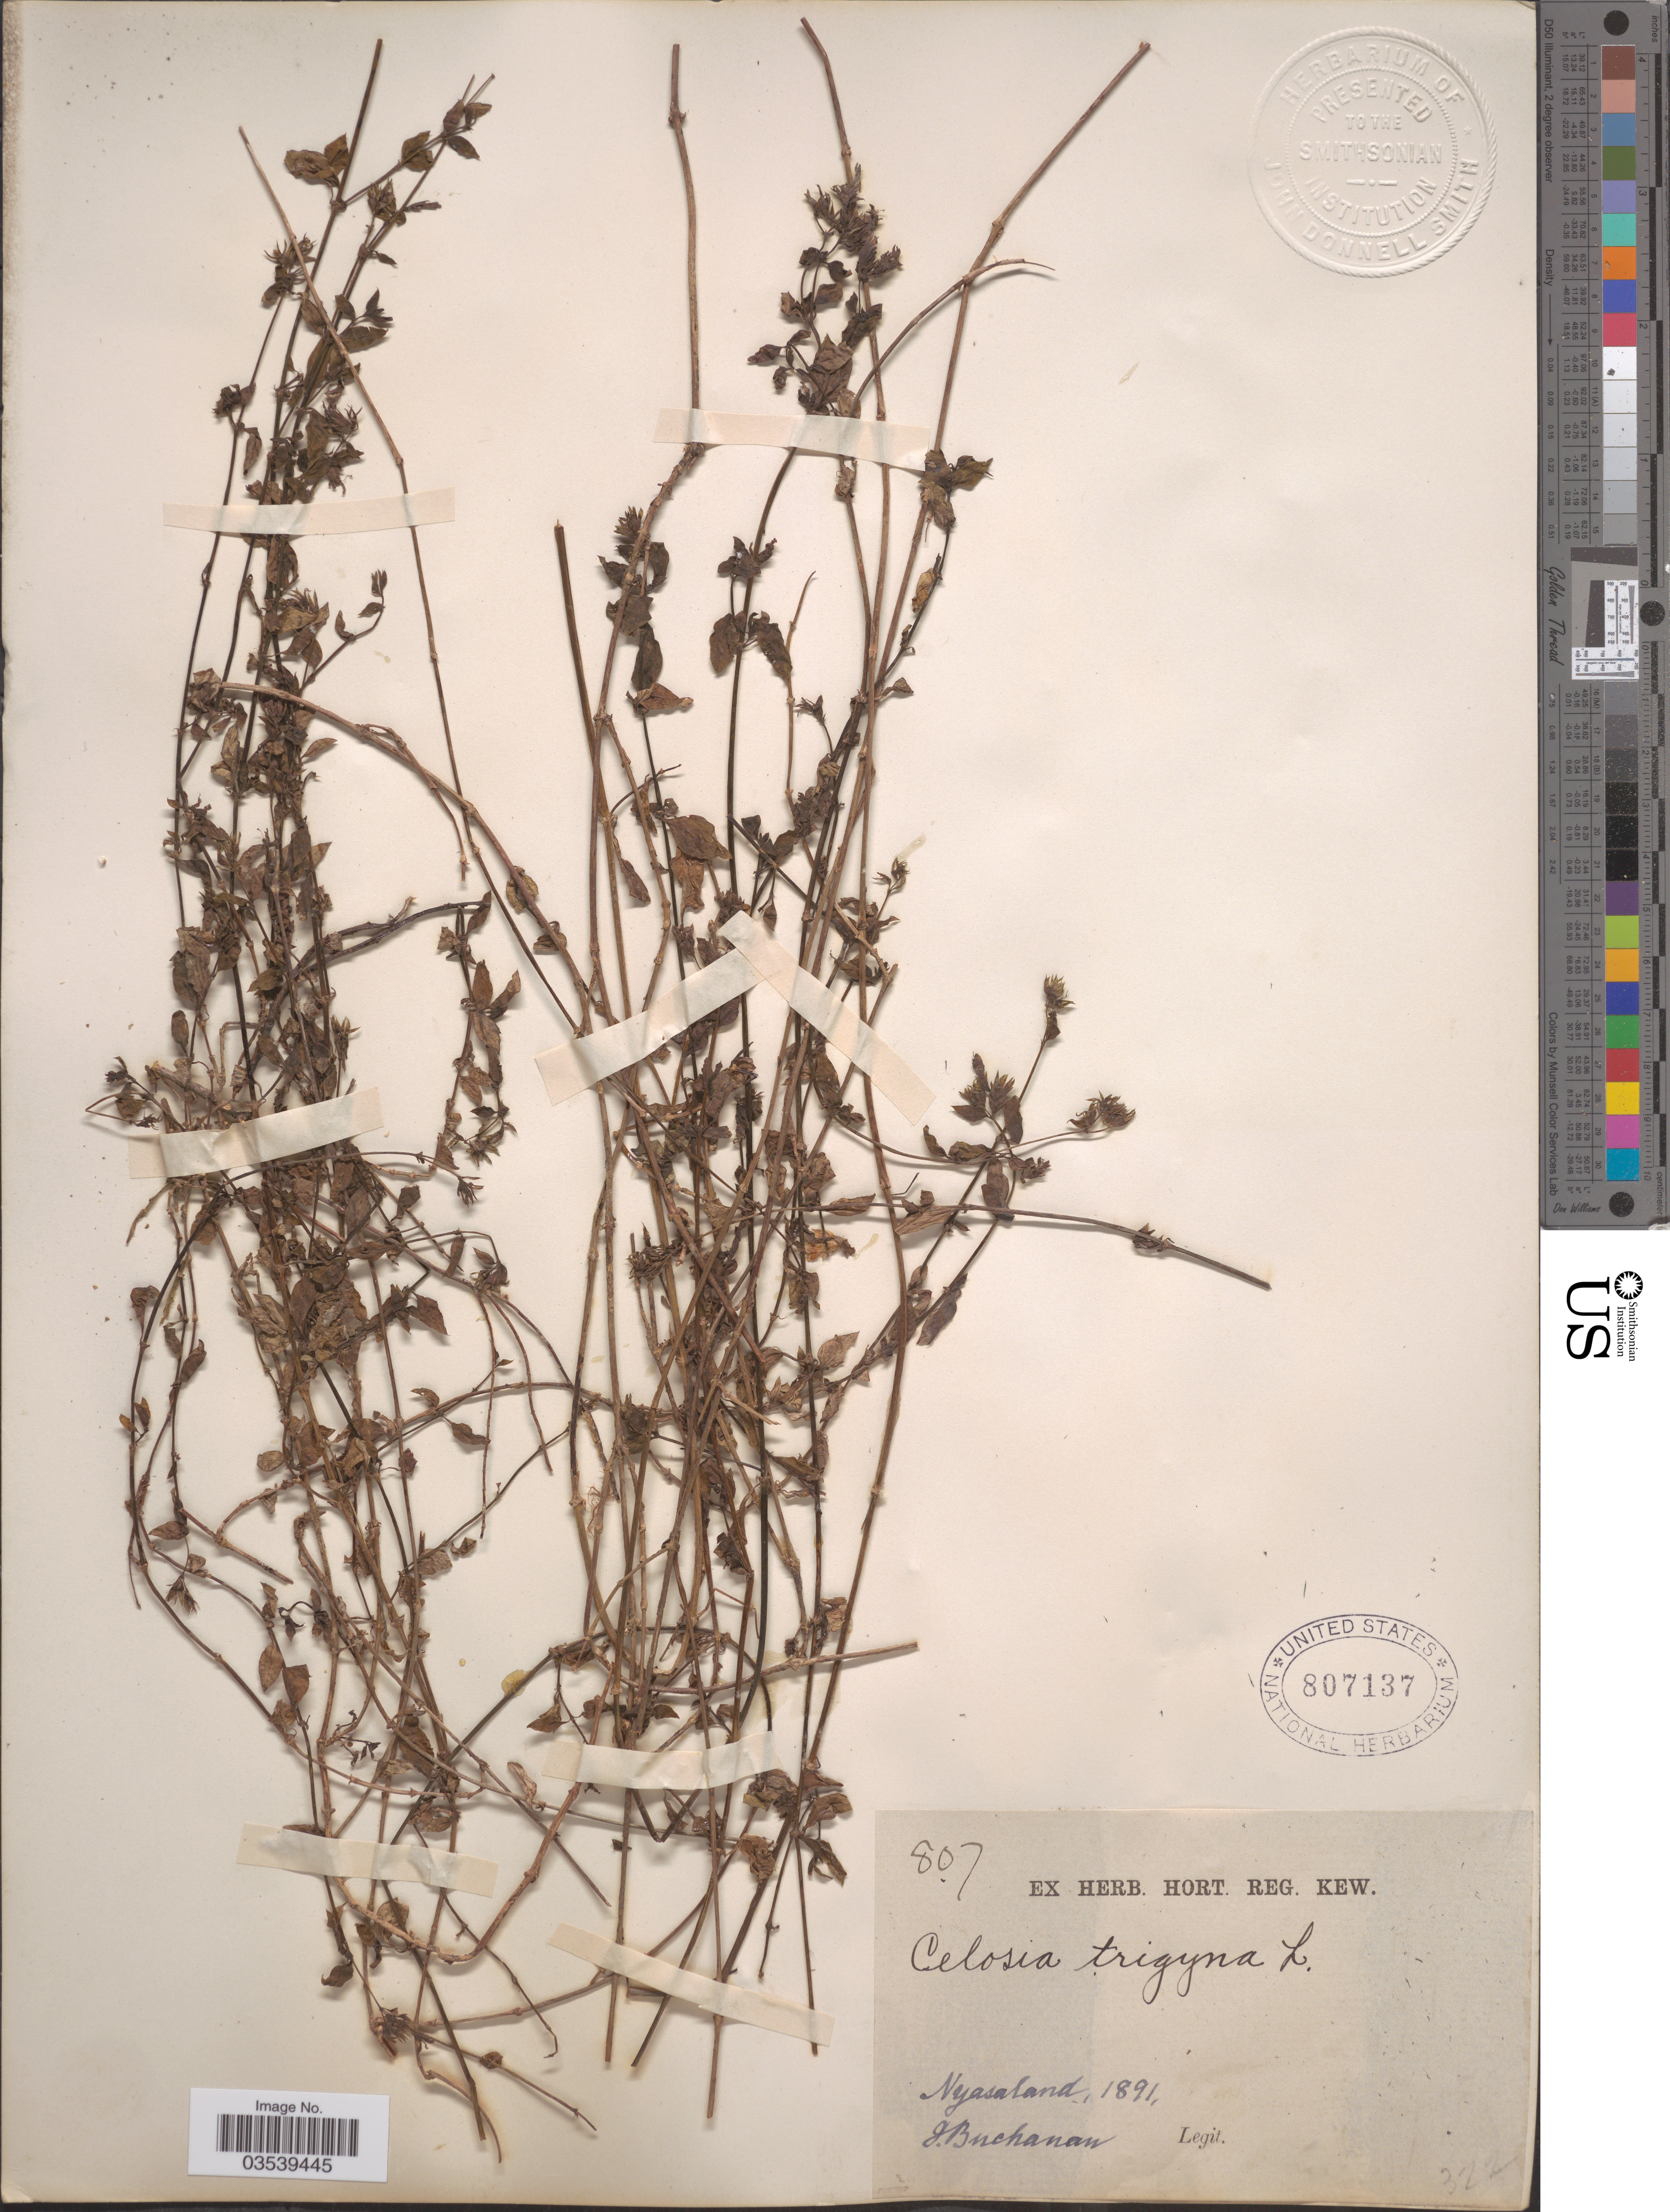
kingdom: Plantae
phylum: Tracheophyta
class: Magnoliopsida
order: Caryophyllales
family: Amaranthaceae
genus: Celosia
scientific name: Celosia trigyna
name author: L.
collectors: J. Buchanan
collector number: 807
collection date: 1891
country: Malawi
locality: Nyasaland.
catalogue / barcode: US 807137